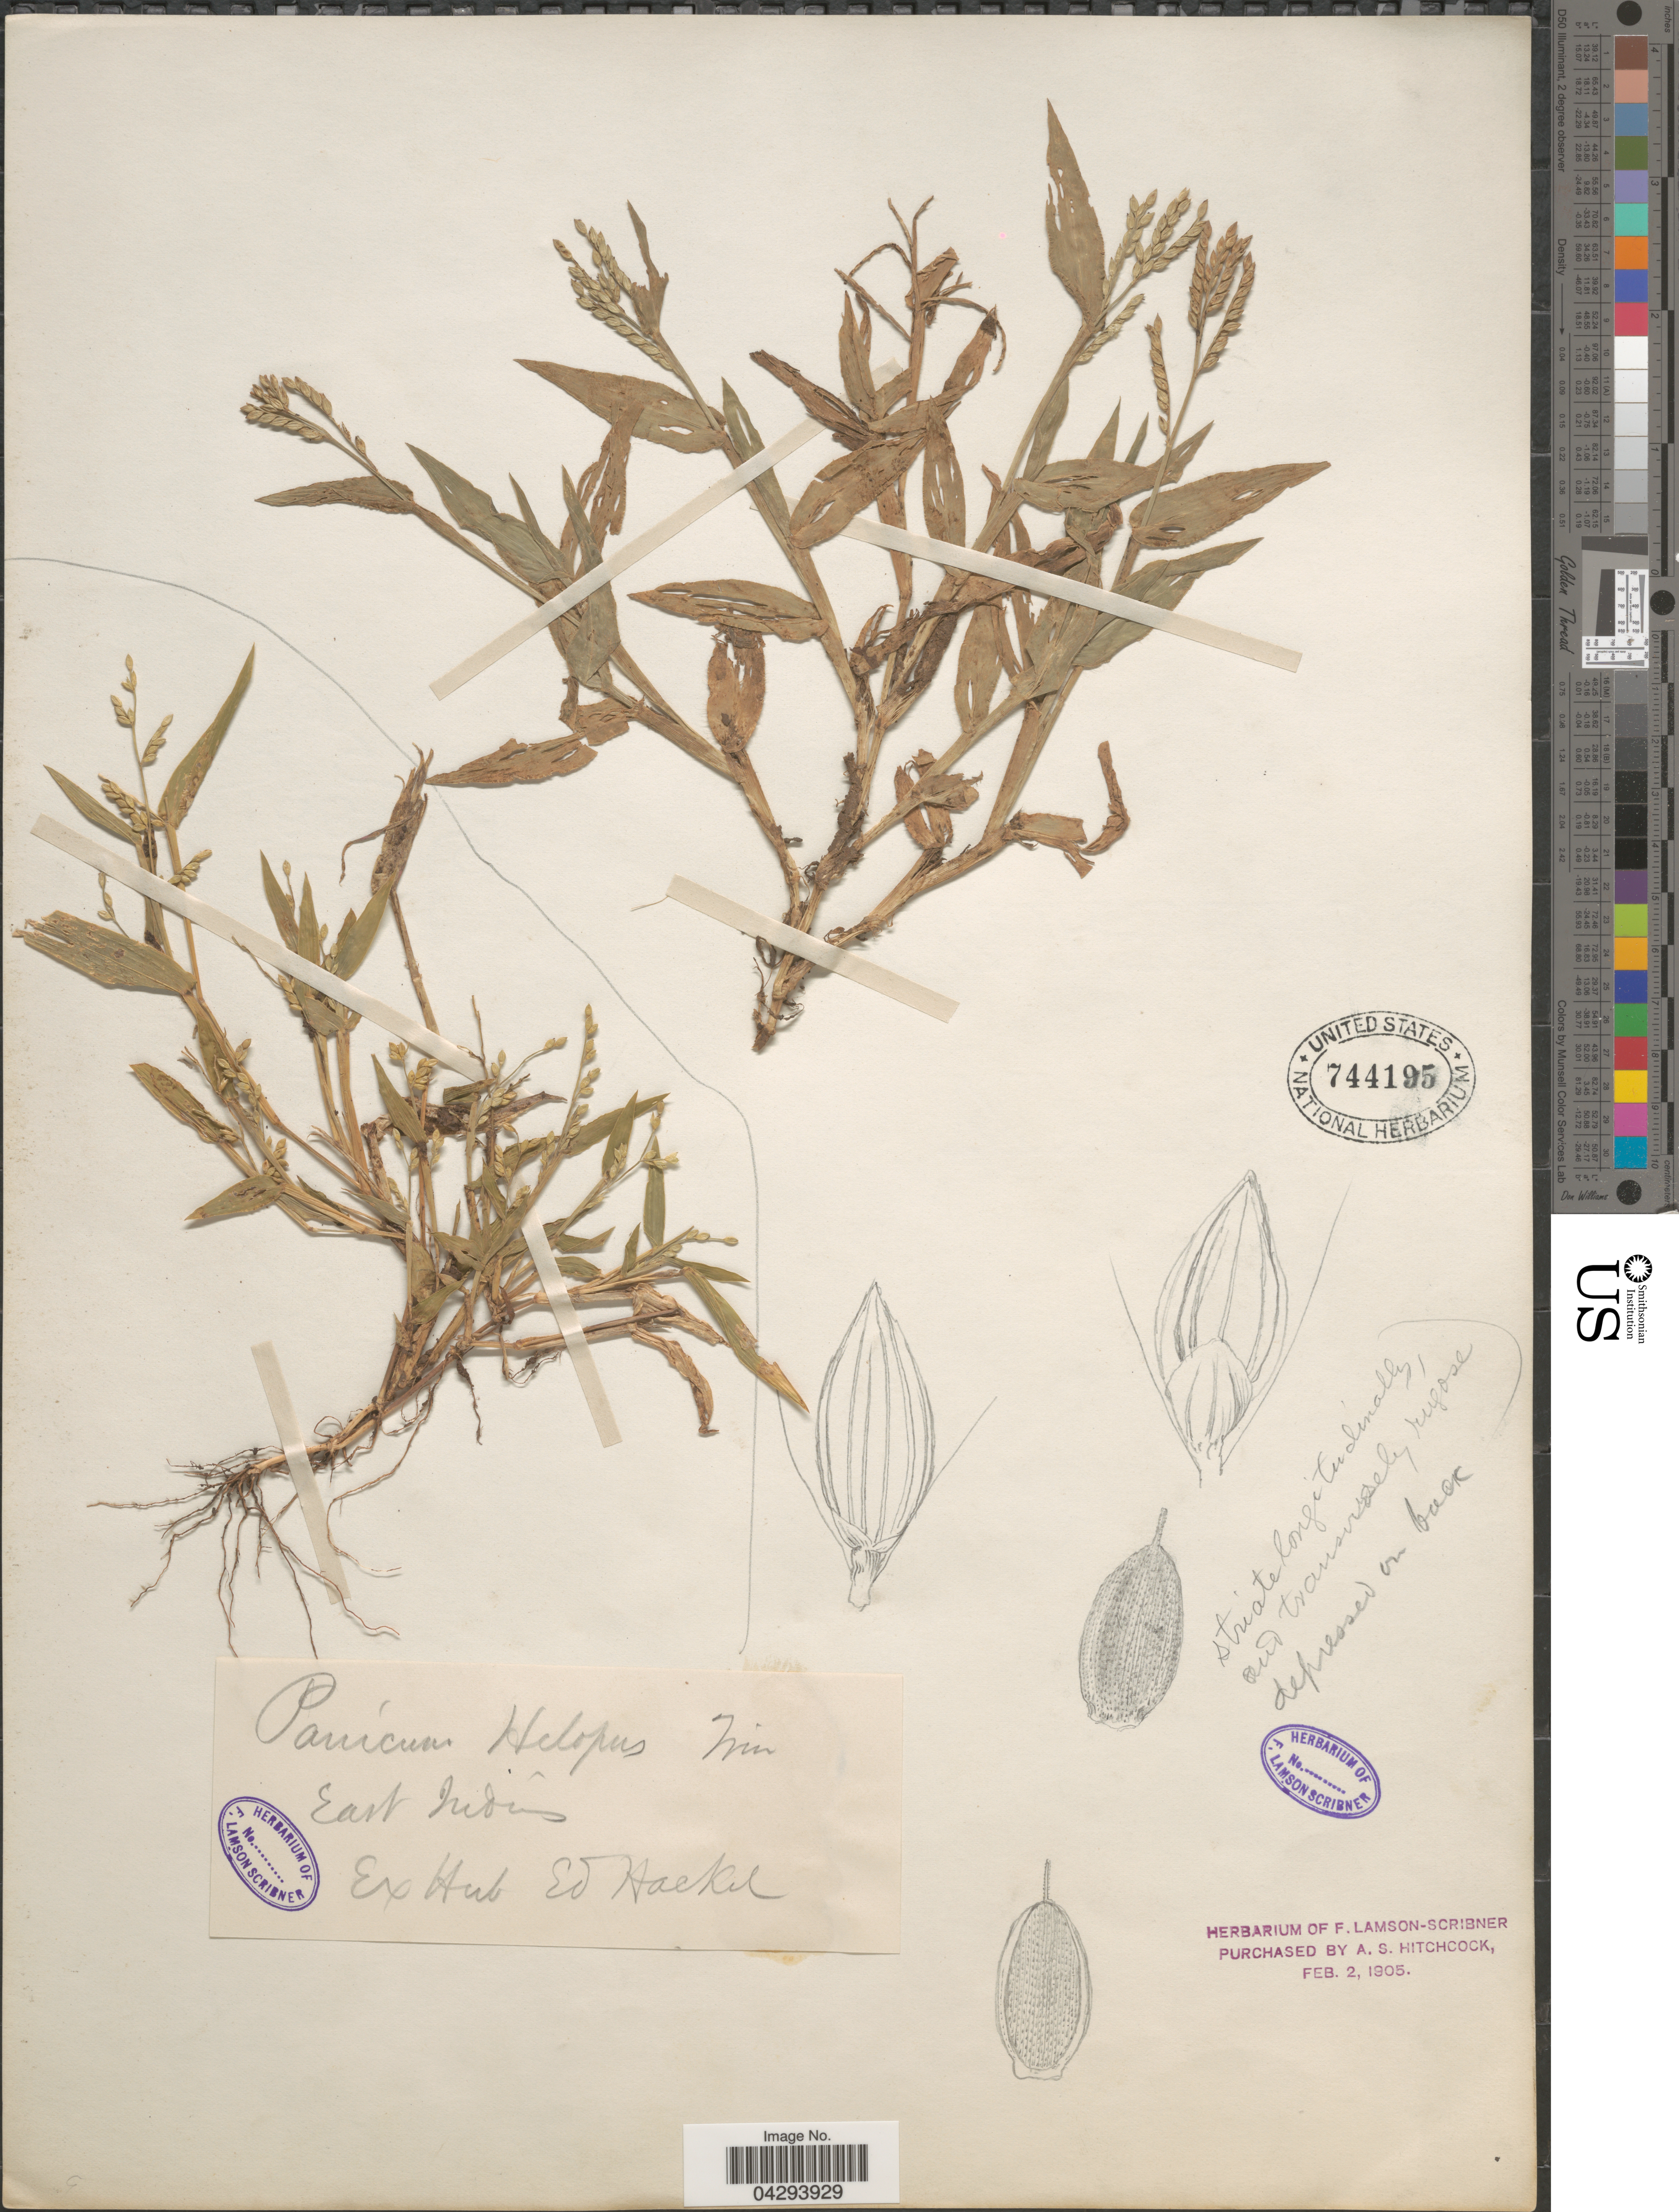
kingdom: Plantae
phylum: Tracheophyta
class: Liliopsida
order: Poales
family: Poaceae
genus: Urochloa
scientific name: Urochloa panicoides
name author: P. Beauv.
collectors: ex herb. E. Hackel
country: India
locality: East India.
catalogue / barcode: US 744195